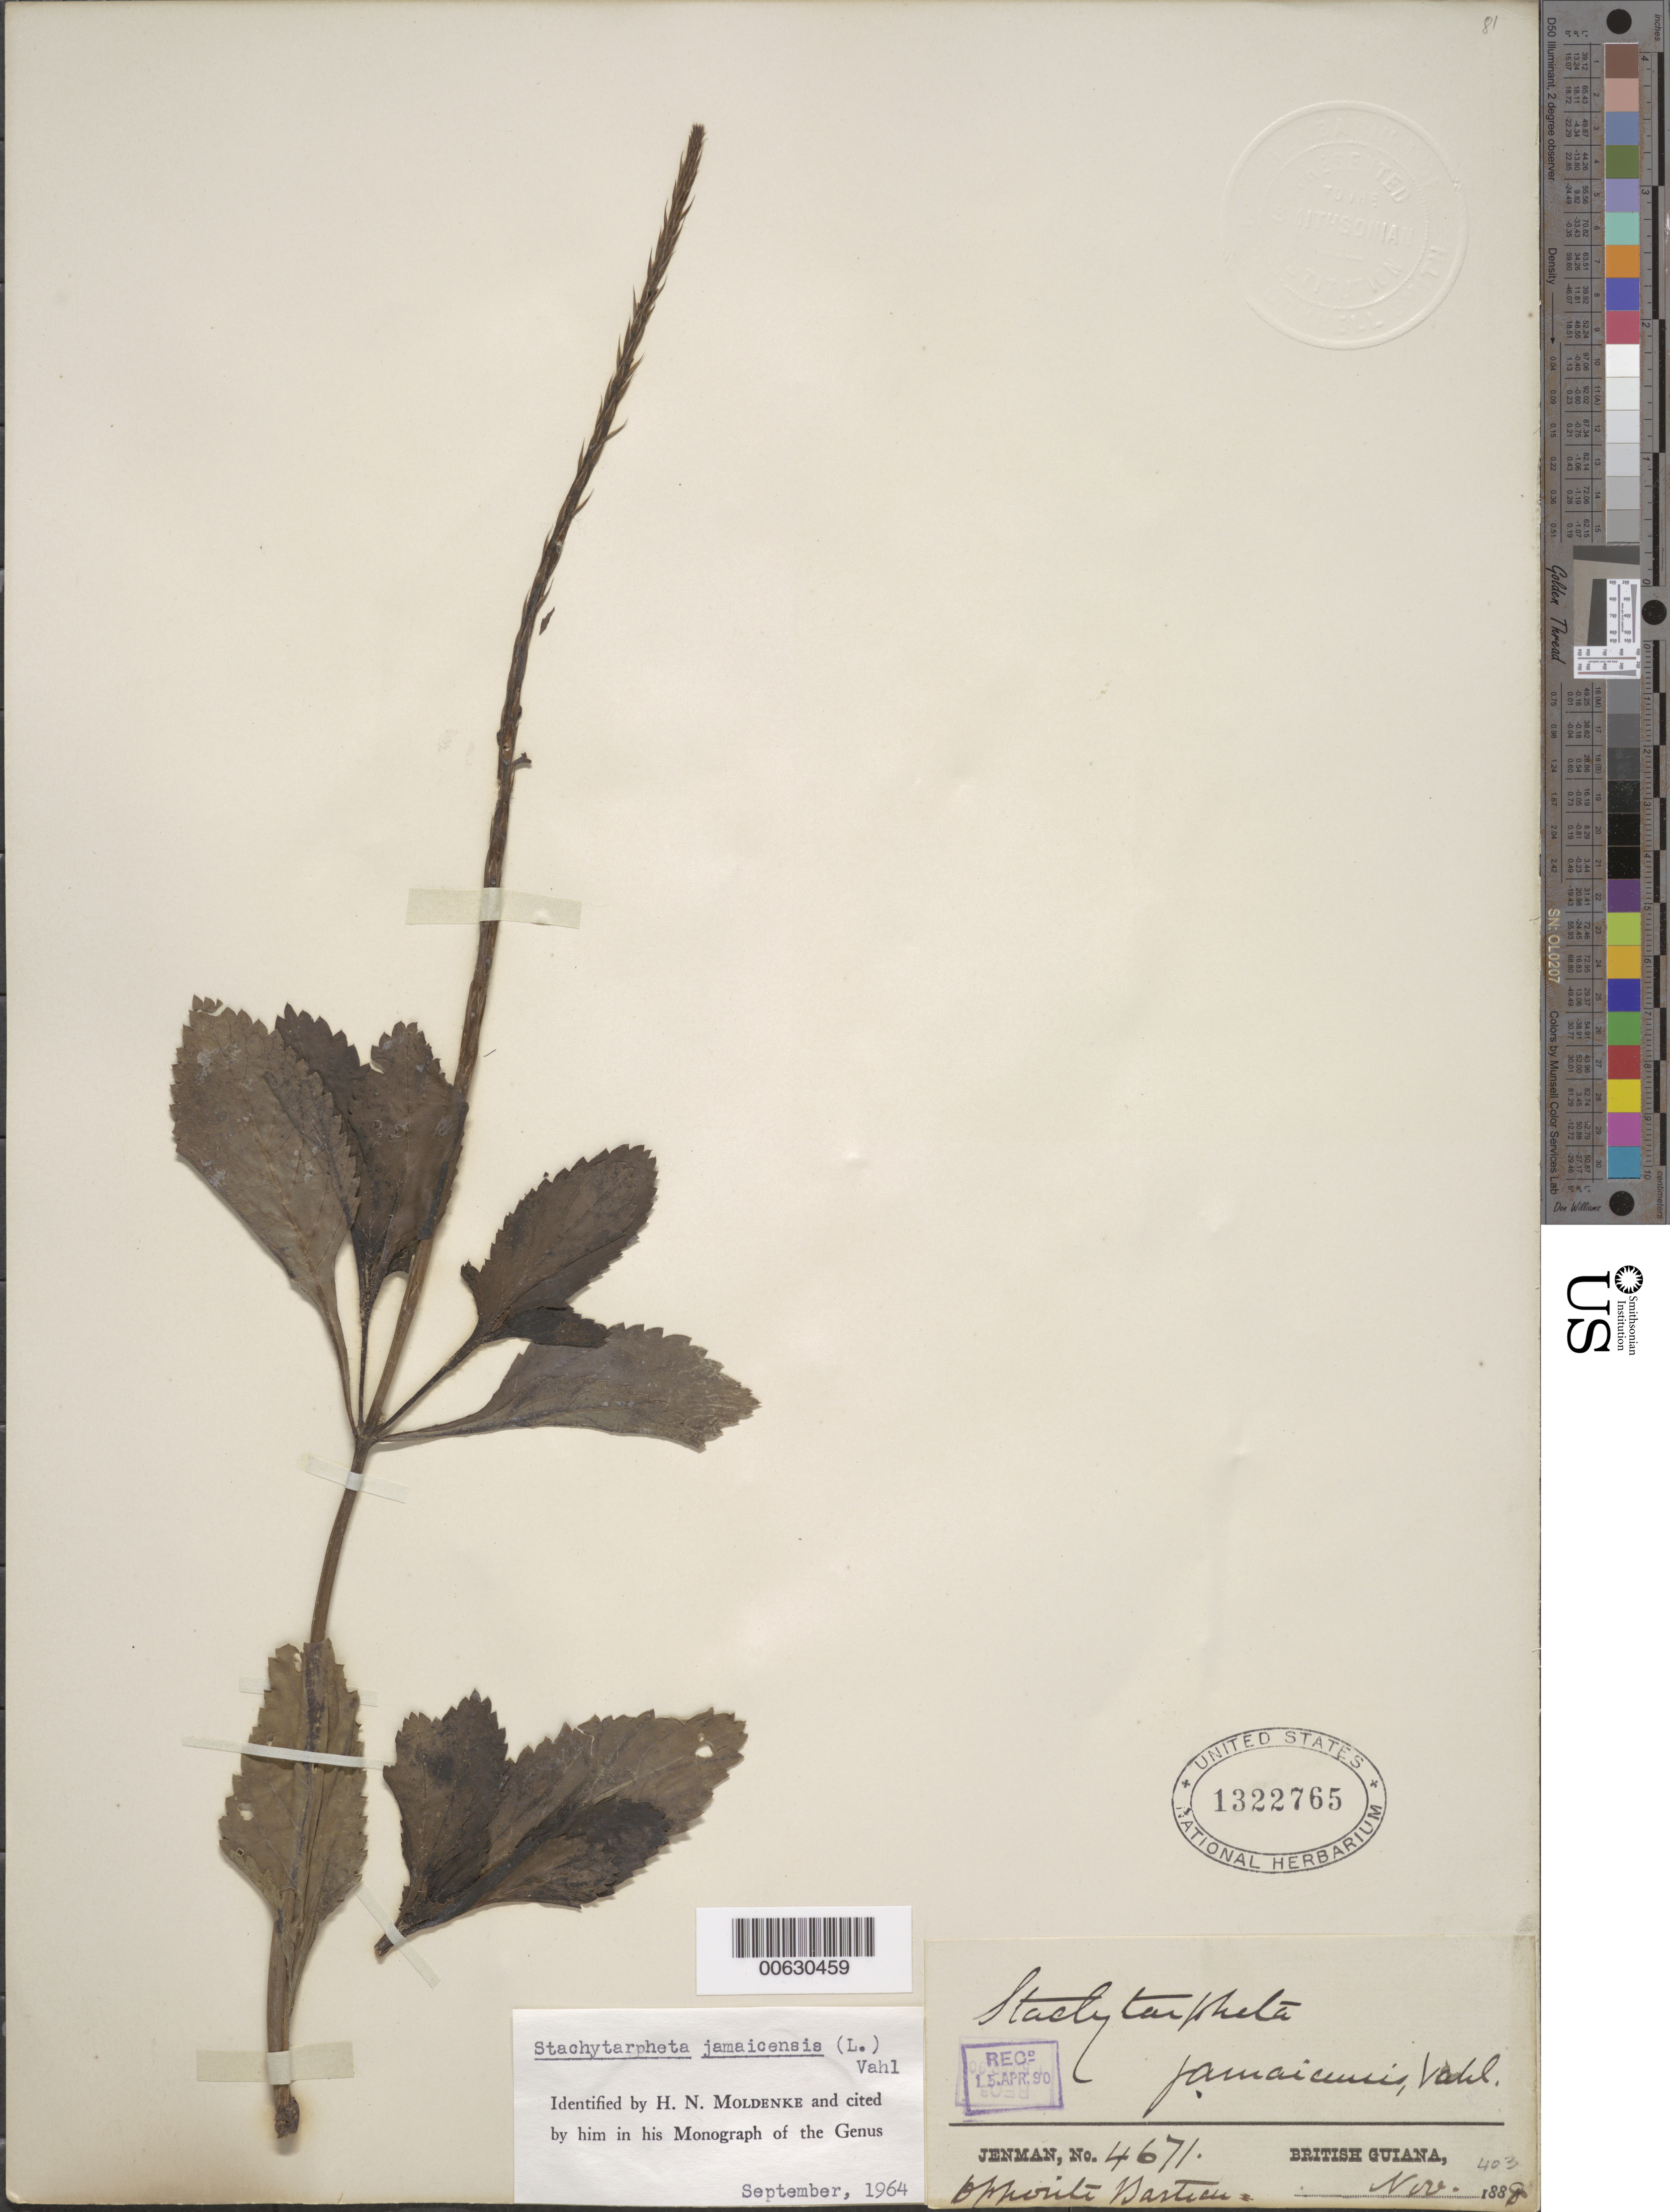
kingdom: Plantae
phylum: Tracheophyta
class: Magnoliopsida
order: Lamiales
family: Verbenaceae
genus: Stachytarpheta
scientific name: Stachytarpheta jamaicensis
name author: (L.) Vahl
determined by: Moldenke, H. N.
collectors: G. S. Jenman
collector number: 4671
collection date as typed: November 1888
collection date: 1888-11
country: Guyana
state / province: Cuyuni-Mazaruni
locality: Bartica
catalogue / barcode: US 1322765